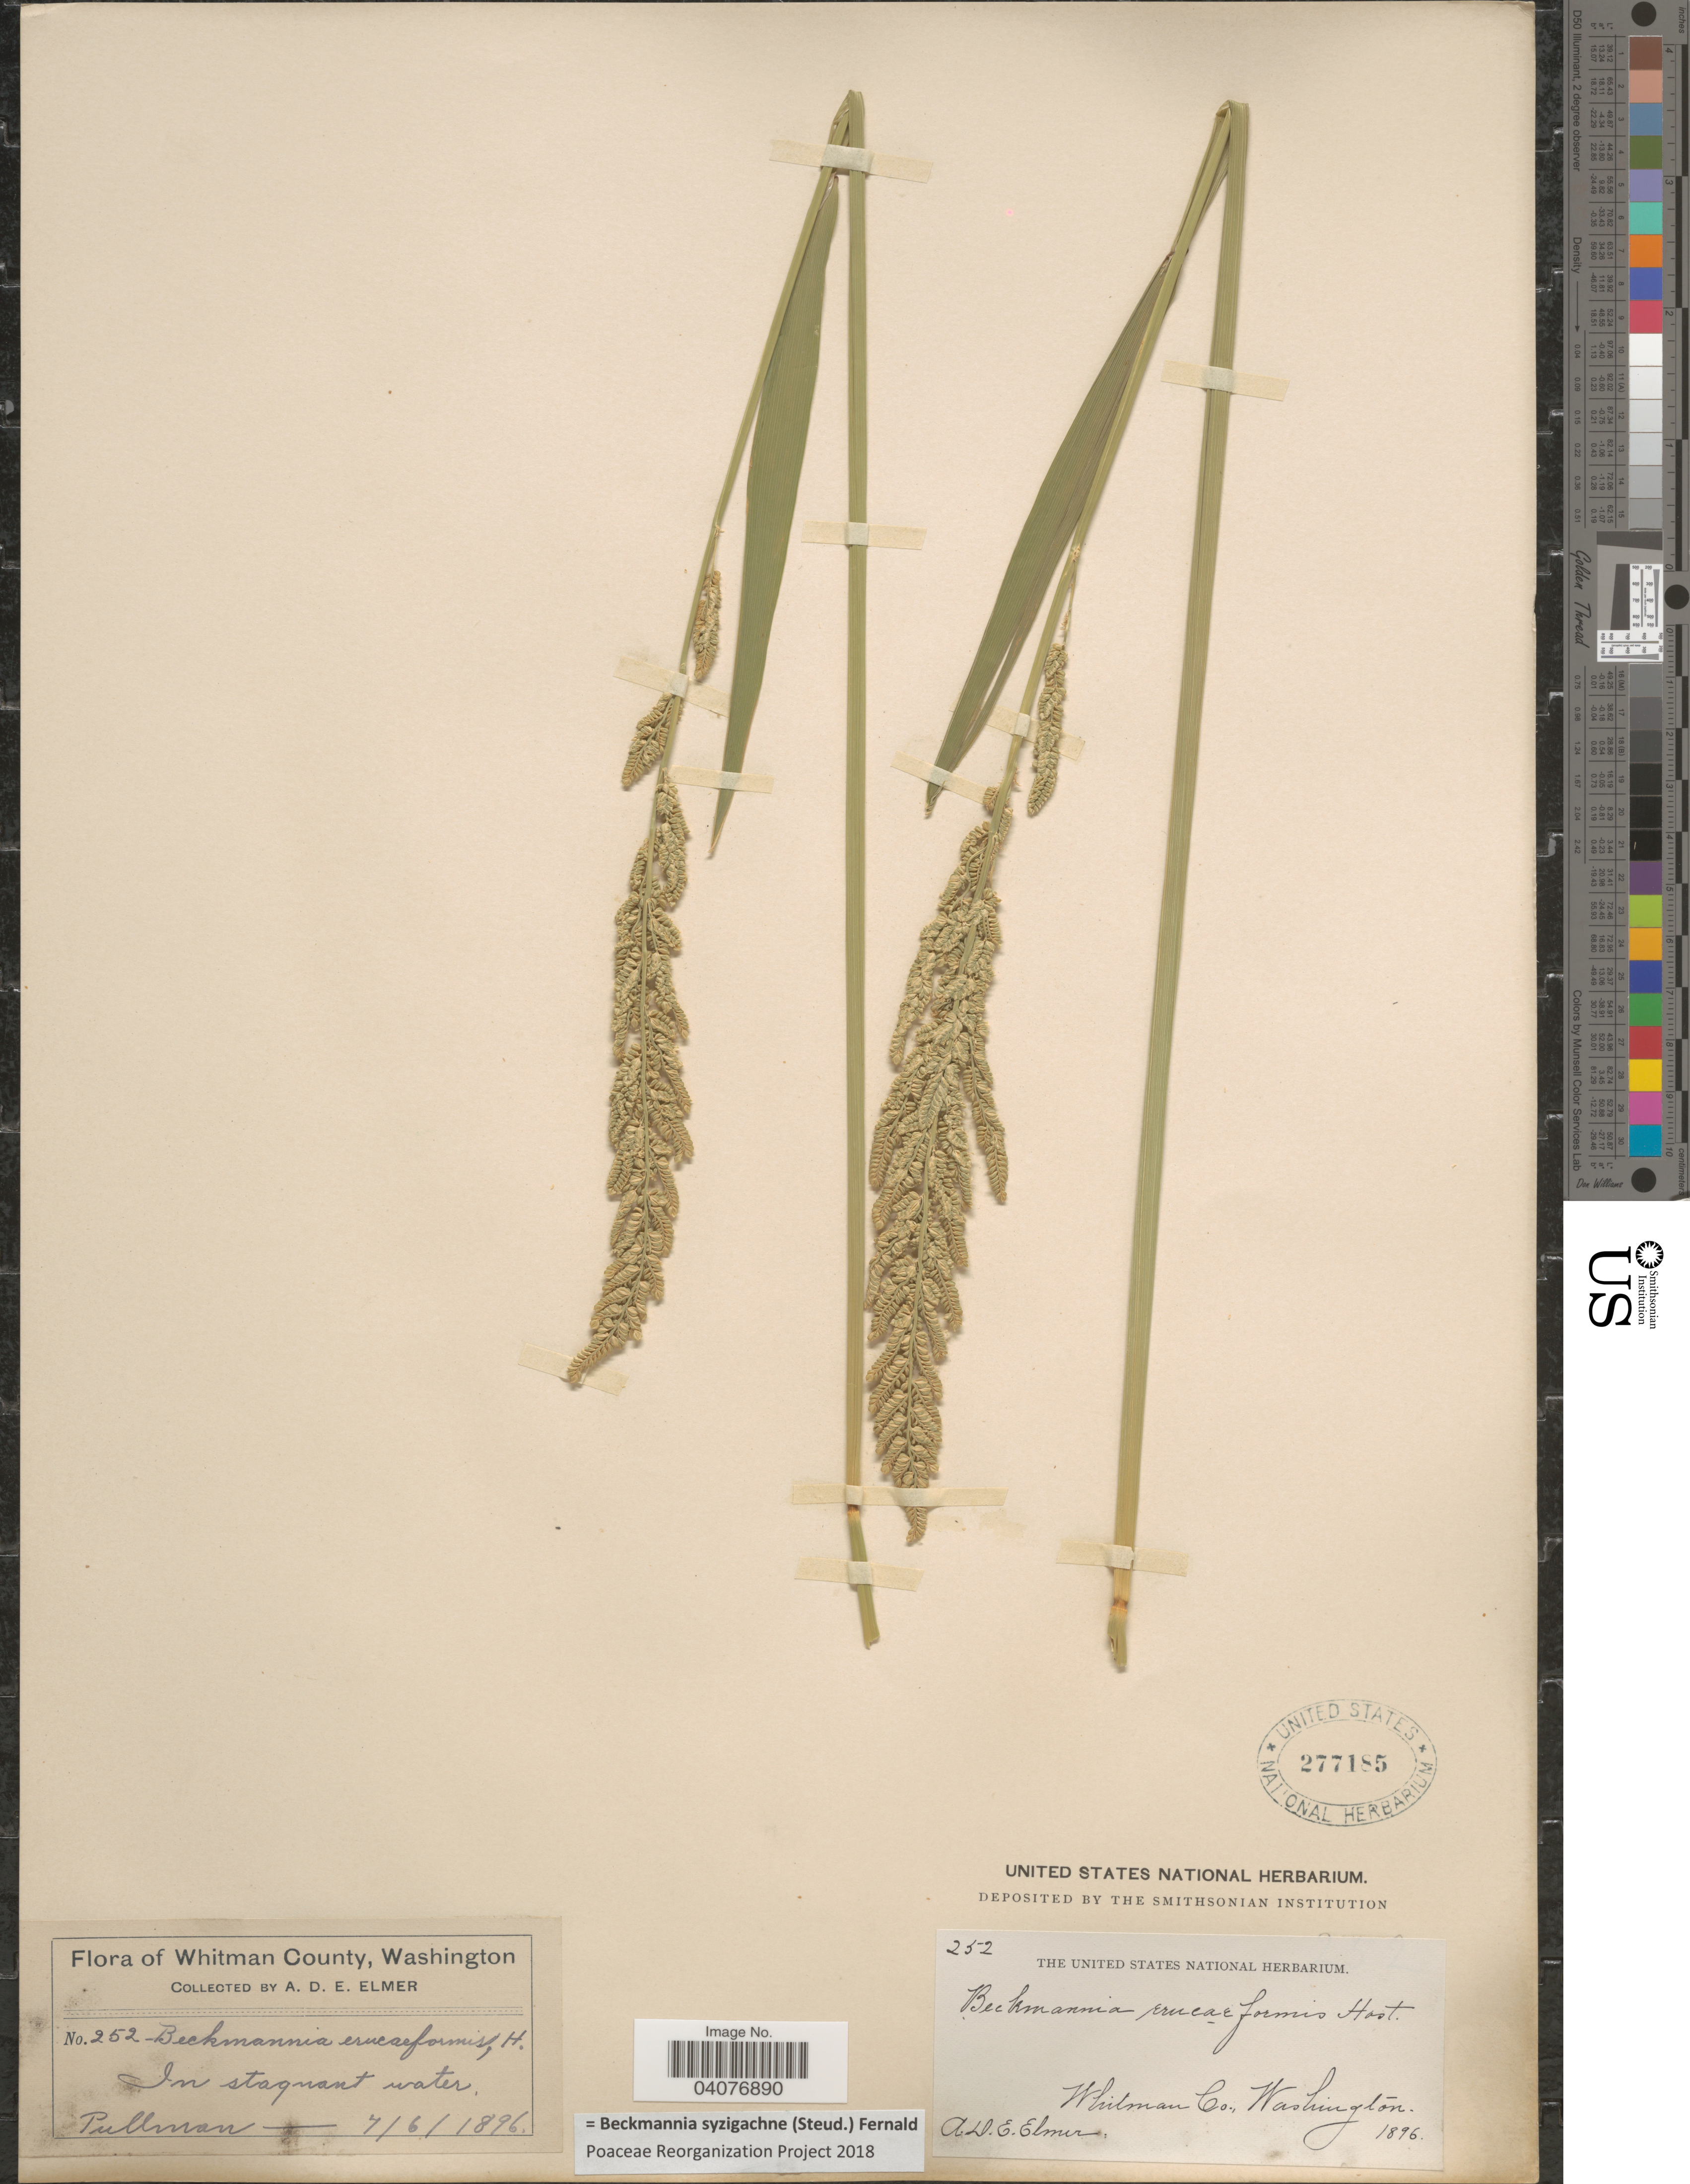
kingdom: Plantae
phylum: Tracheophyta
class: Liliopsida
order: Poales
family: Poaceae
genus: Beckmannia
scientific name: Beckmannia syzigachne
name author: (Steud.) Fernald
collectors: A. D. E. Elmer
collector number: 252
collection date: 1896-07-06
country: United States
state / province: Washington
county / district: Whitman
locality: Whitman County. In stagnant water. Pullman.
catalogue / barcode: US 277185